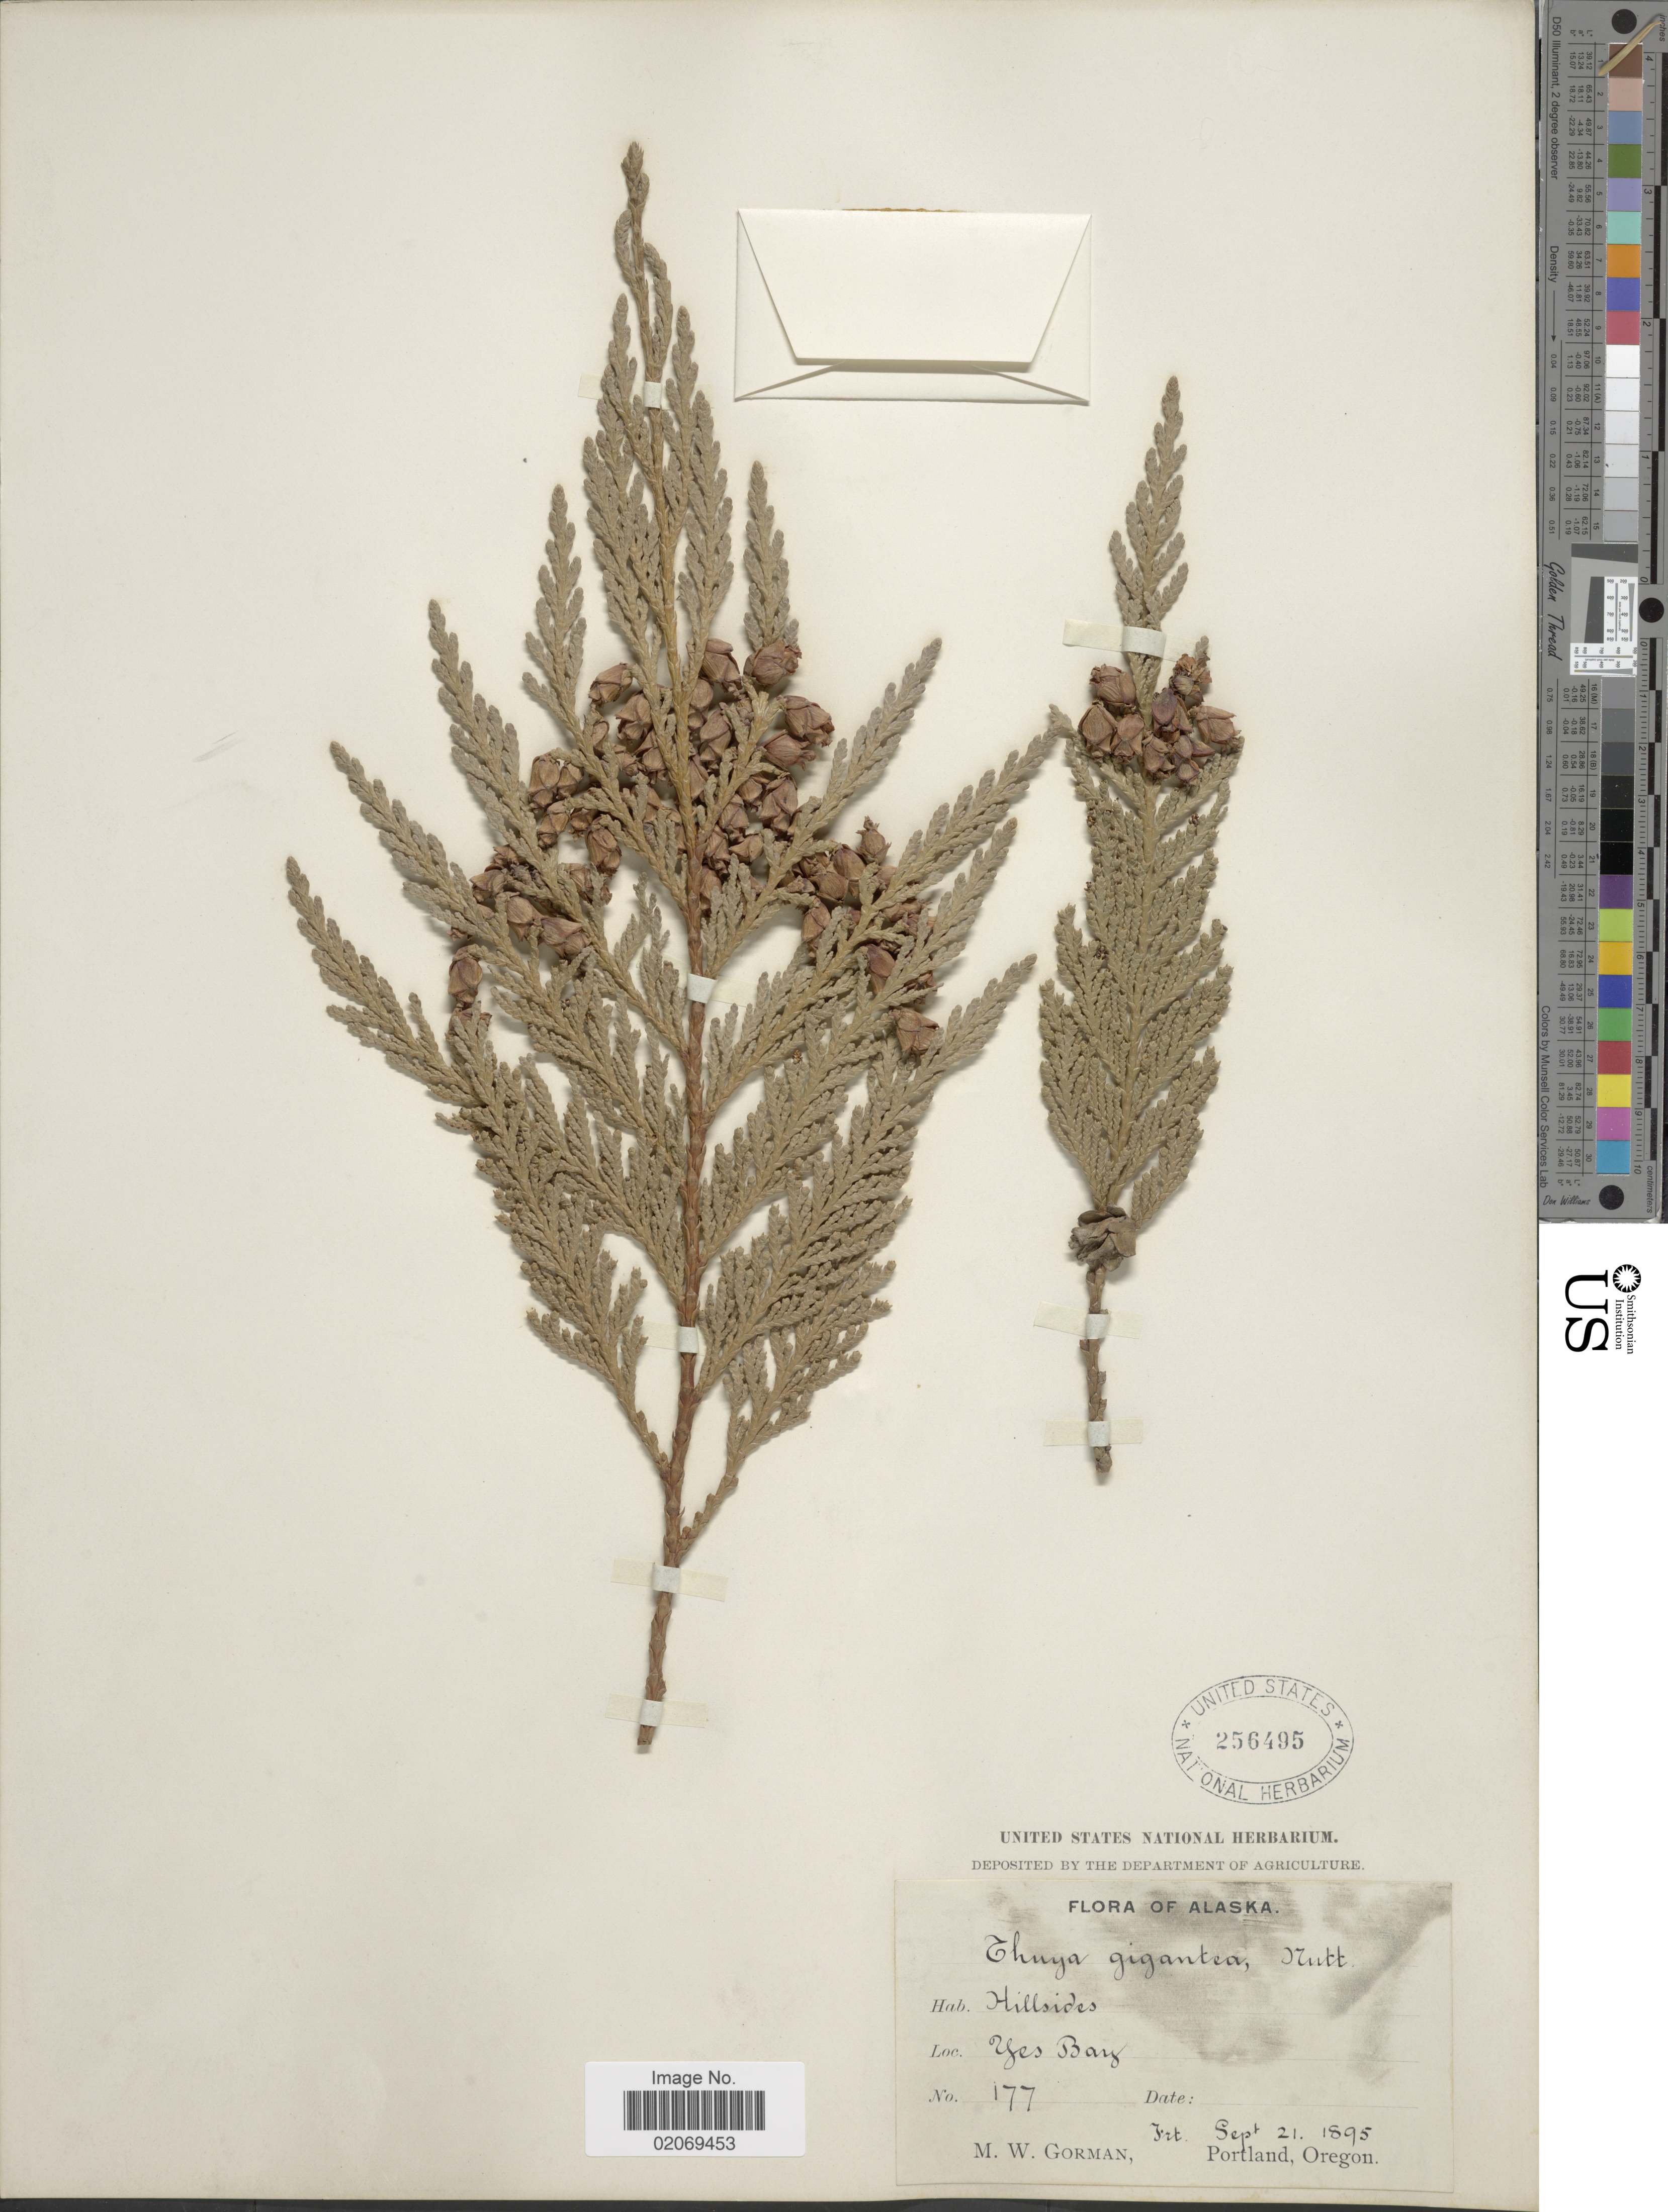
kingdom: Plantae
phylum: Tracheophyta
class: Pinopsida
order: Pinales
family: Cupressaceae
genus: Thuja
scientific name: Thuja gigantea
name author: Nutt.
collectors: M. W. Gorman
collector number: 177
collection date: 1895-09-21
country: United States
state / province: Alaska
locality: Hillsides, Yes Bay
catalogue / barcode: US 256495